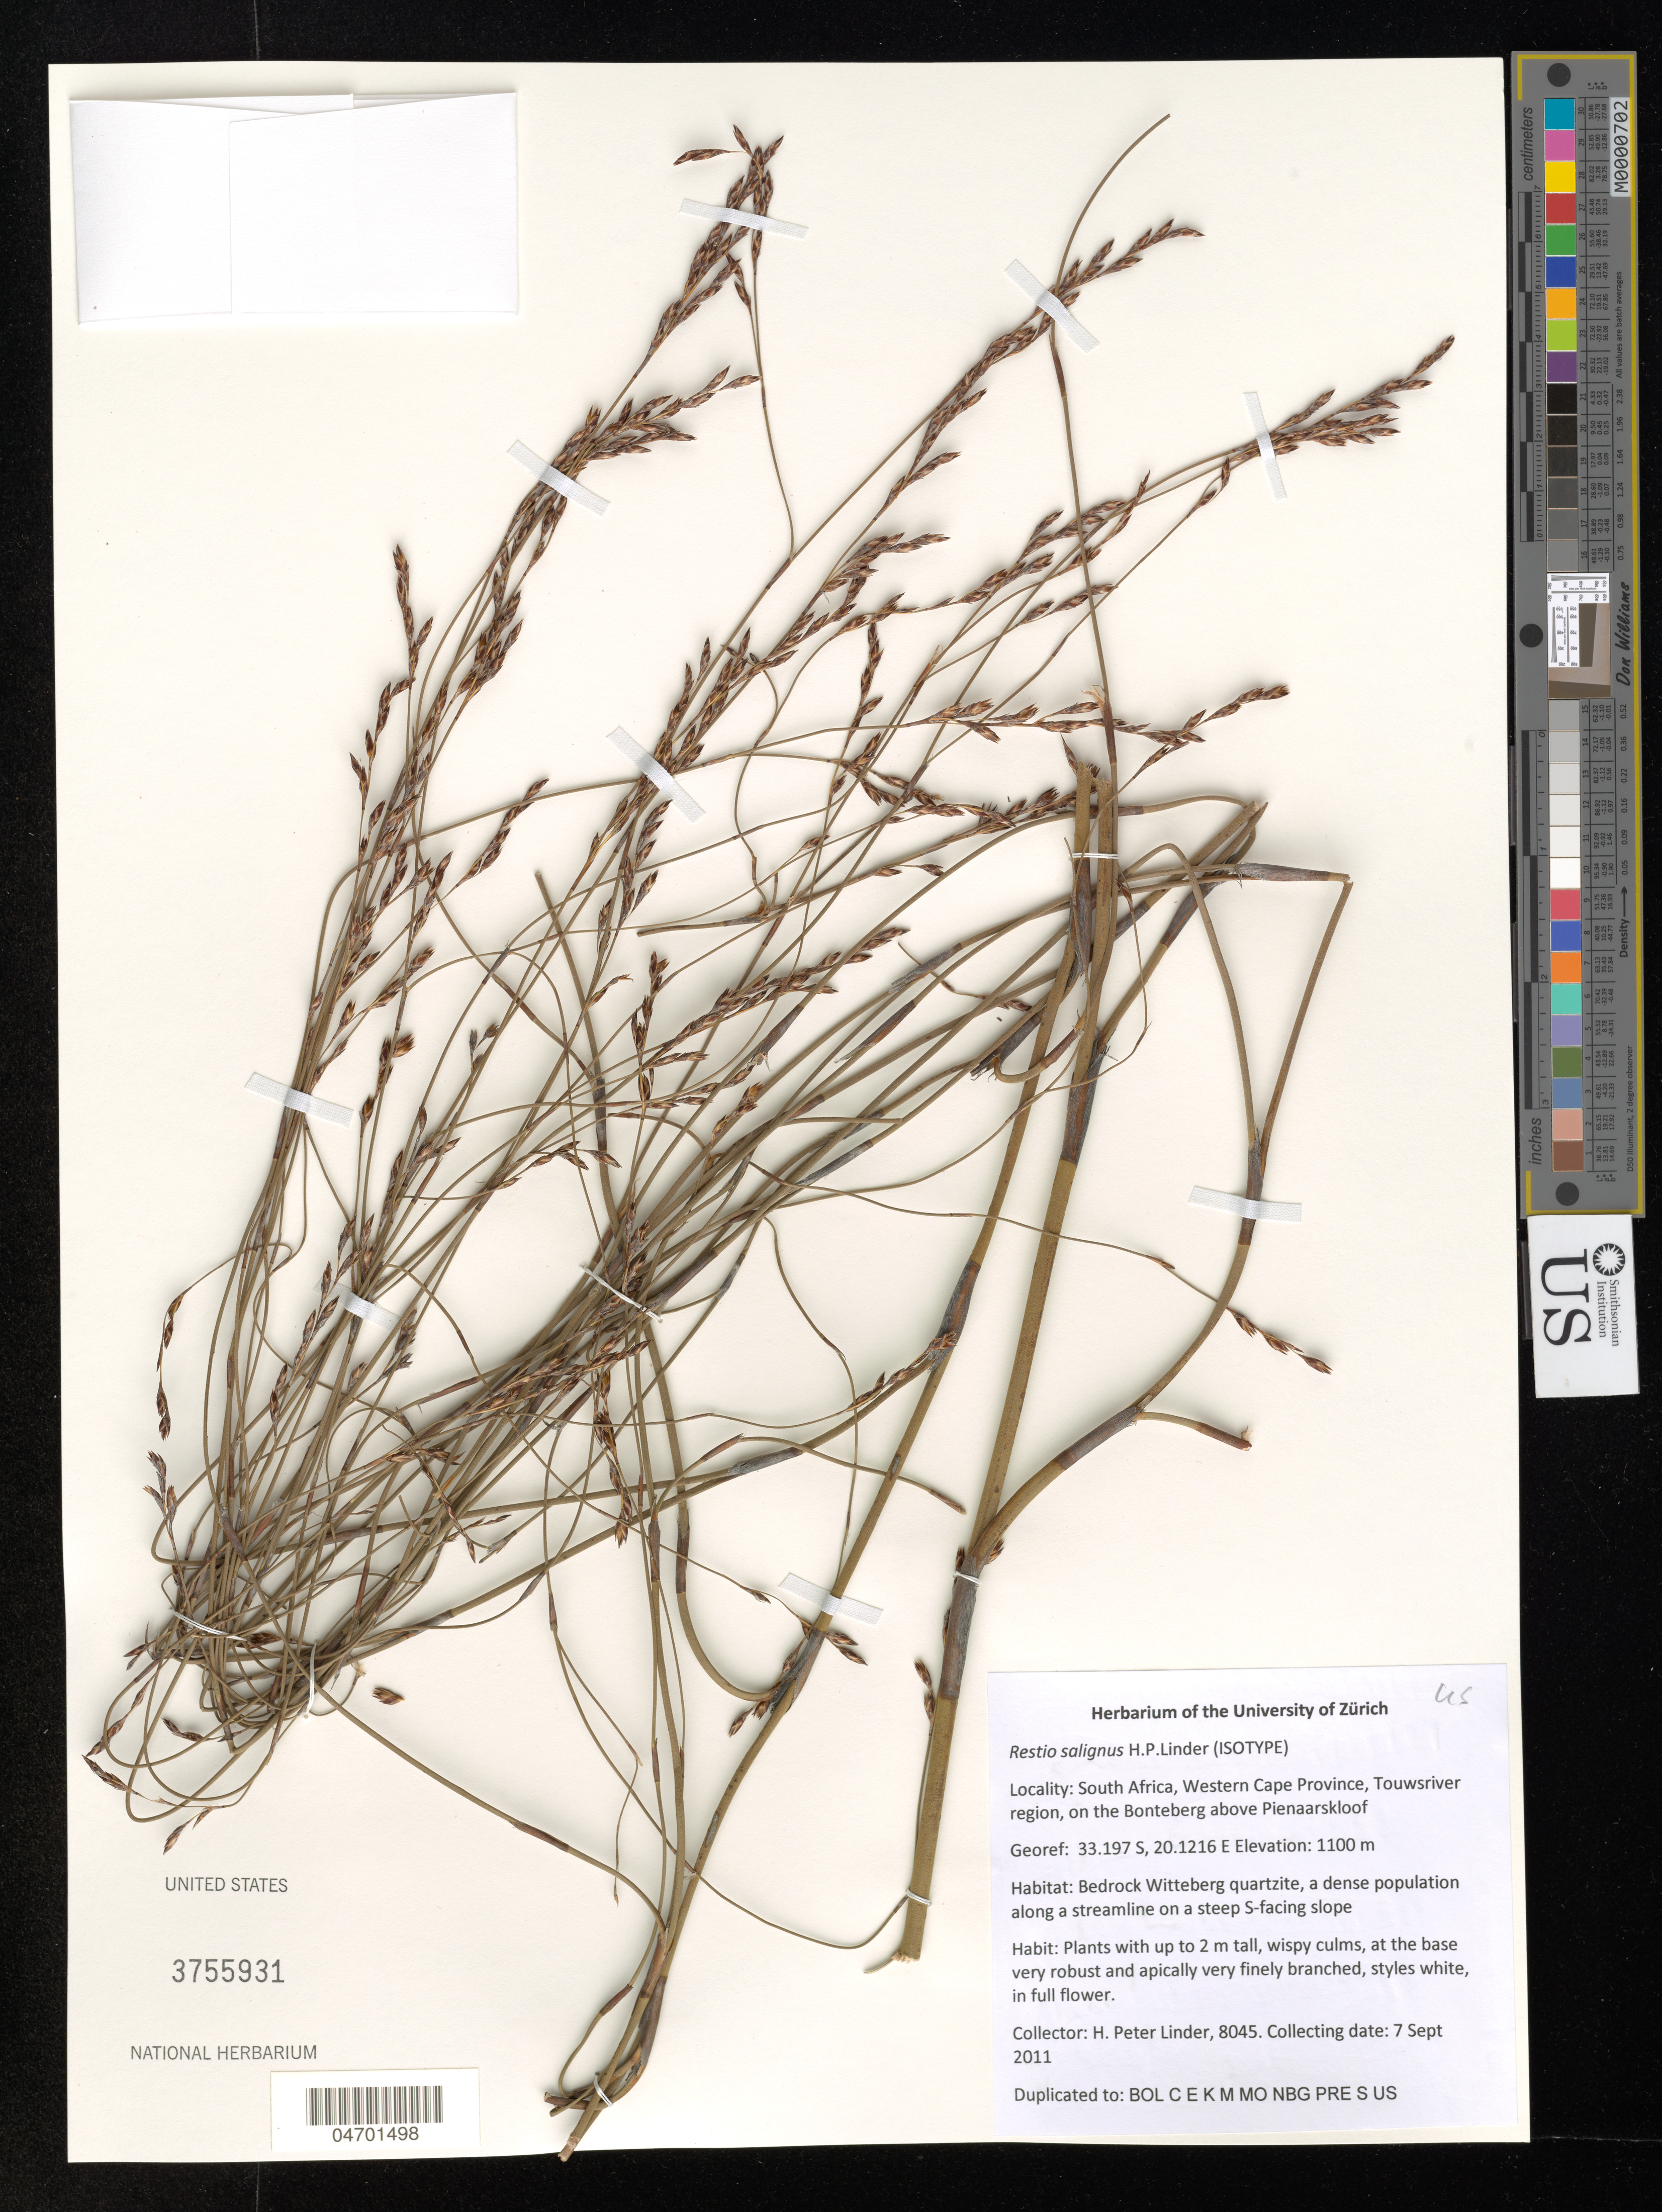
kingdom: Plantae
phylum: Tracheophyta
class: Liliopsida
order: Poales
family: Restionaceae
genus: Restio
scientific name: Restio sp.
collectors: H. P. Linder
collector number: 8045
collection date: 2011-09-07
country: South Africa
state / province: Western Cape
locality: Touwsriver region, on the Bonteberg above Pienaarskloof.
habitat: Bedrock Witteberg quartzite, a dense population along a streamline on a steep S-facing slope.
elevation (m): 1100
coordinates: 33.197 S, 20.1216 E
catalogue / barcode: US 3755931